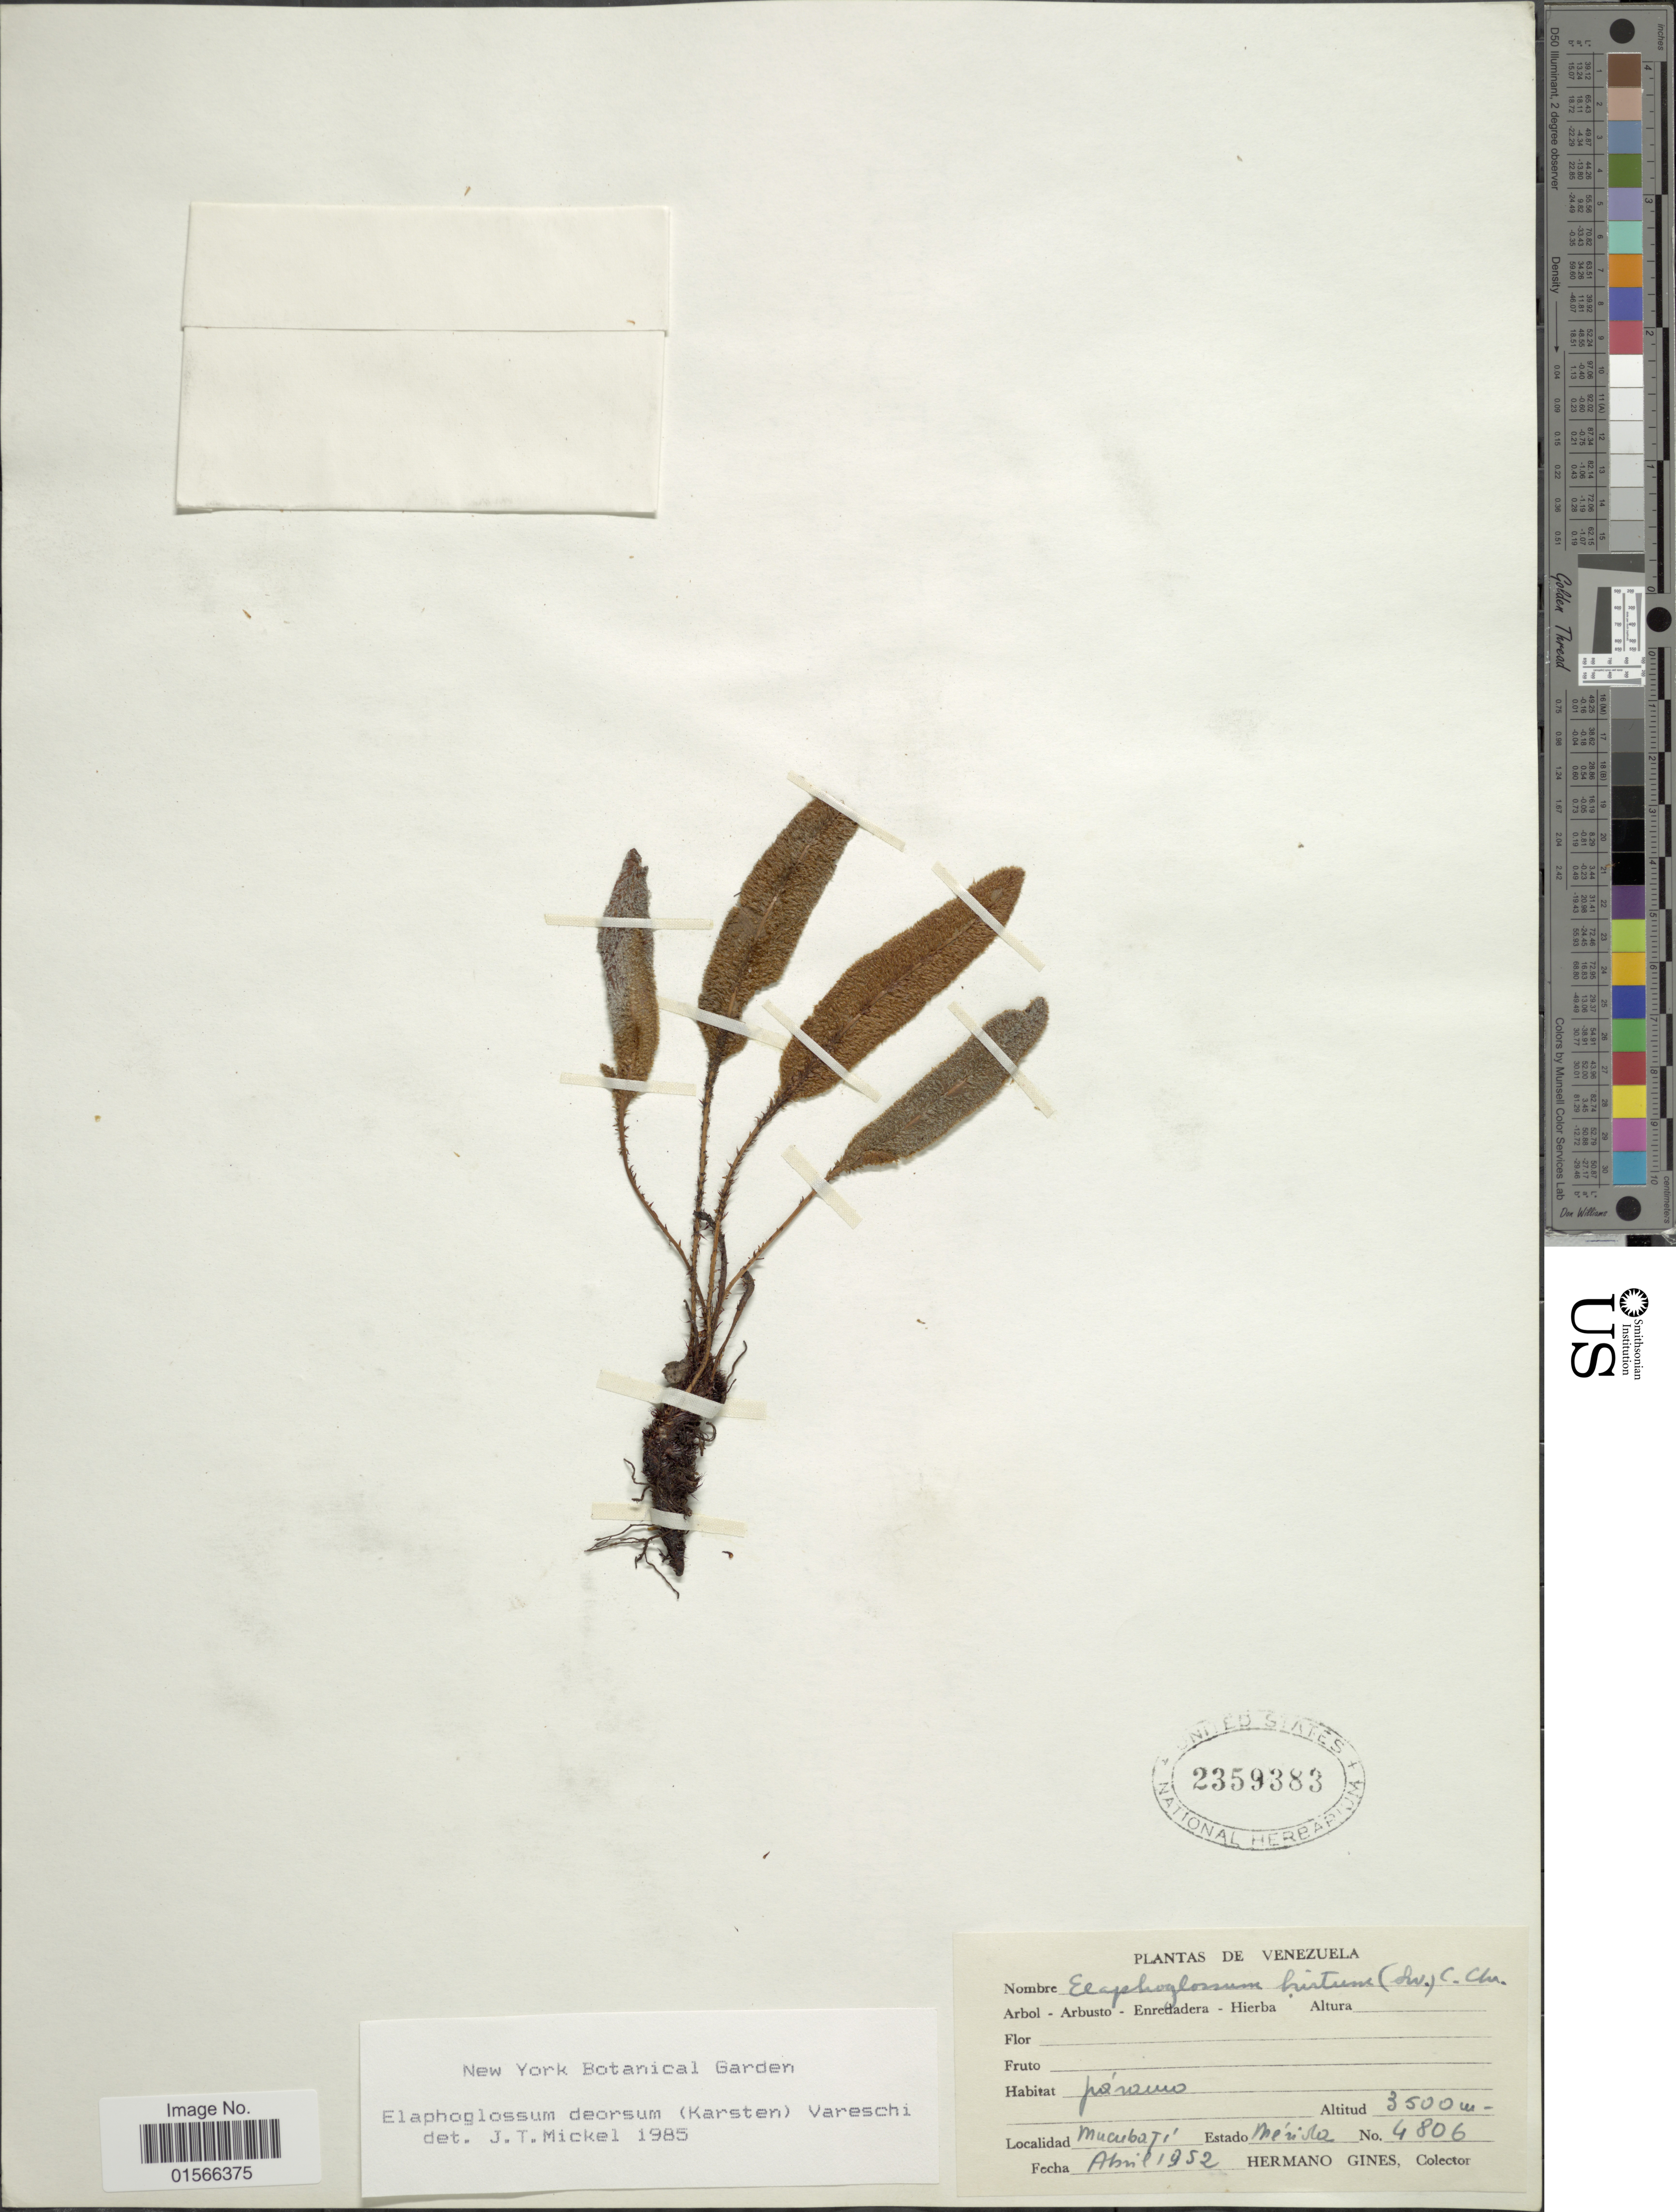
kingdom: Plantae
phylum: Tracheophyta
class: Polypodiopsida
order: Polypodiales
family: Dryopteridaceae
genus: Elaphoglossum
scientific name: Elaphoglossum deorsum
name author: (H. Karst.) Vareschi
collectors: Bro. Gines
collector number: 4806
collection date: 1952-04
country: Venezuela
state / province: Mérida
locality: Páramo, Mucubatí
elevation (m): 3500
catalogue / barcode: US 2359383